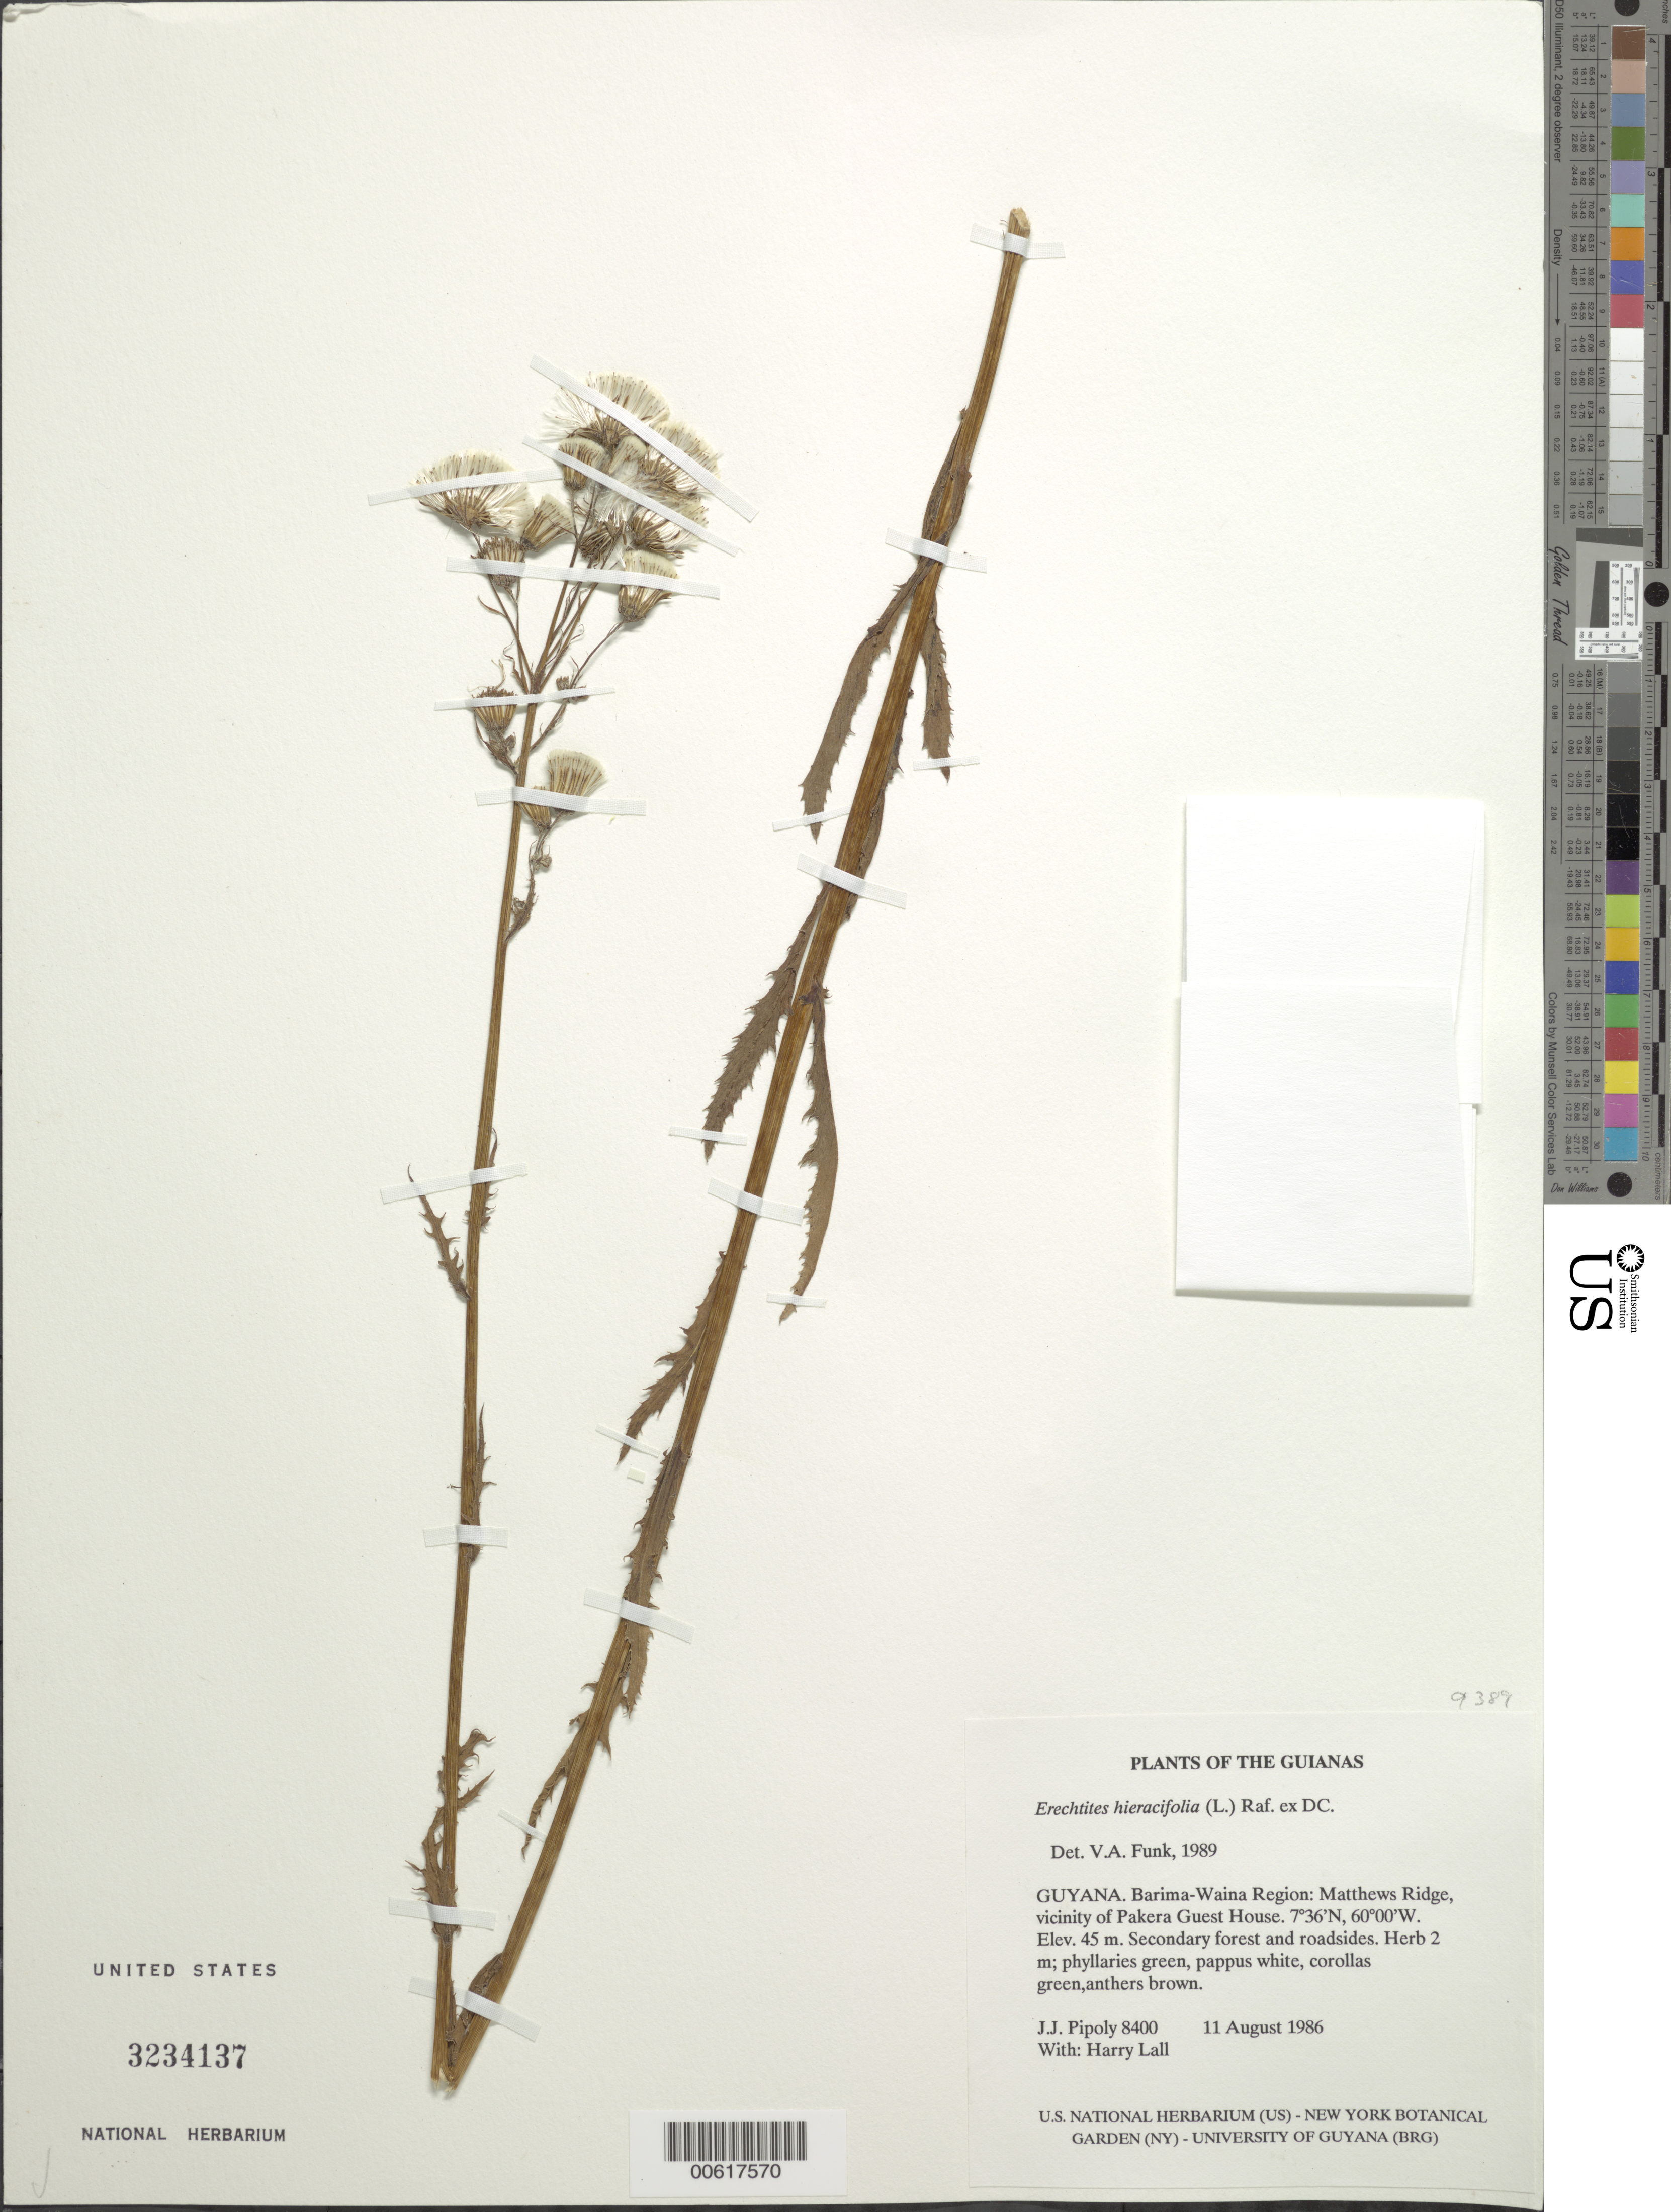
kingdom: Plantae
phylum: Tracheophyta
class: Magnoliopsida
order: Asterales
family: Asteraceae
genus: Erechtites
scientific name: Erechtites hieraciifolius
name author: (L.) Raf. ex DC.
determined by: Funk, Vicki A., (BOT), Smithsonian Institution - National Museum of Natural History (UNITED STATES)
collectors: J. J. Pipoly & H. Lall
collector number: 8400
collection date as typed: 11 August 1986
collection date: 1986-08-11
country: Guyana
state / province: Barima-Waini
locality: Matthews Ridge, vicinity of Pakera Guest House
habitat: Secondary forest and roadsides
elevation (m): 45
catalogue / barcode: US 3234137